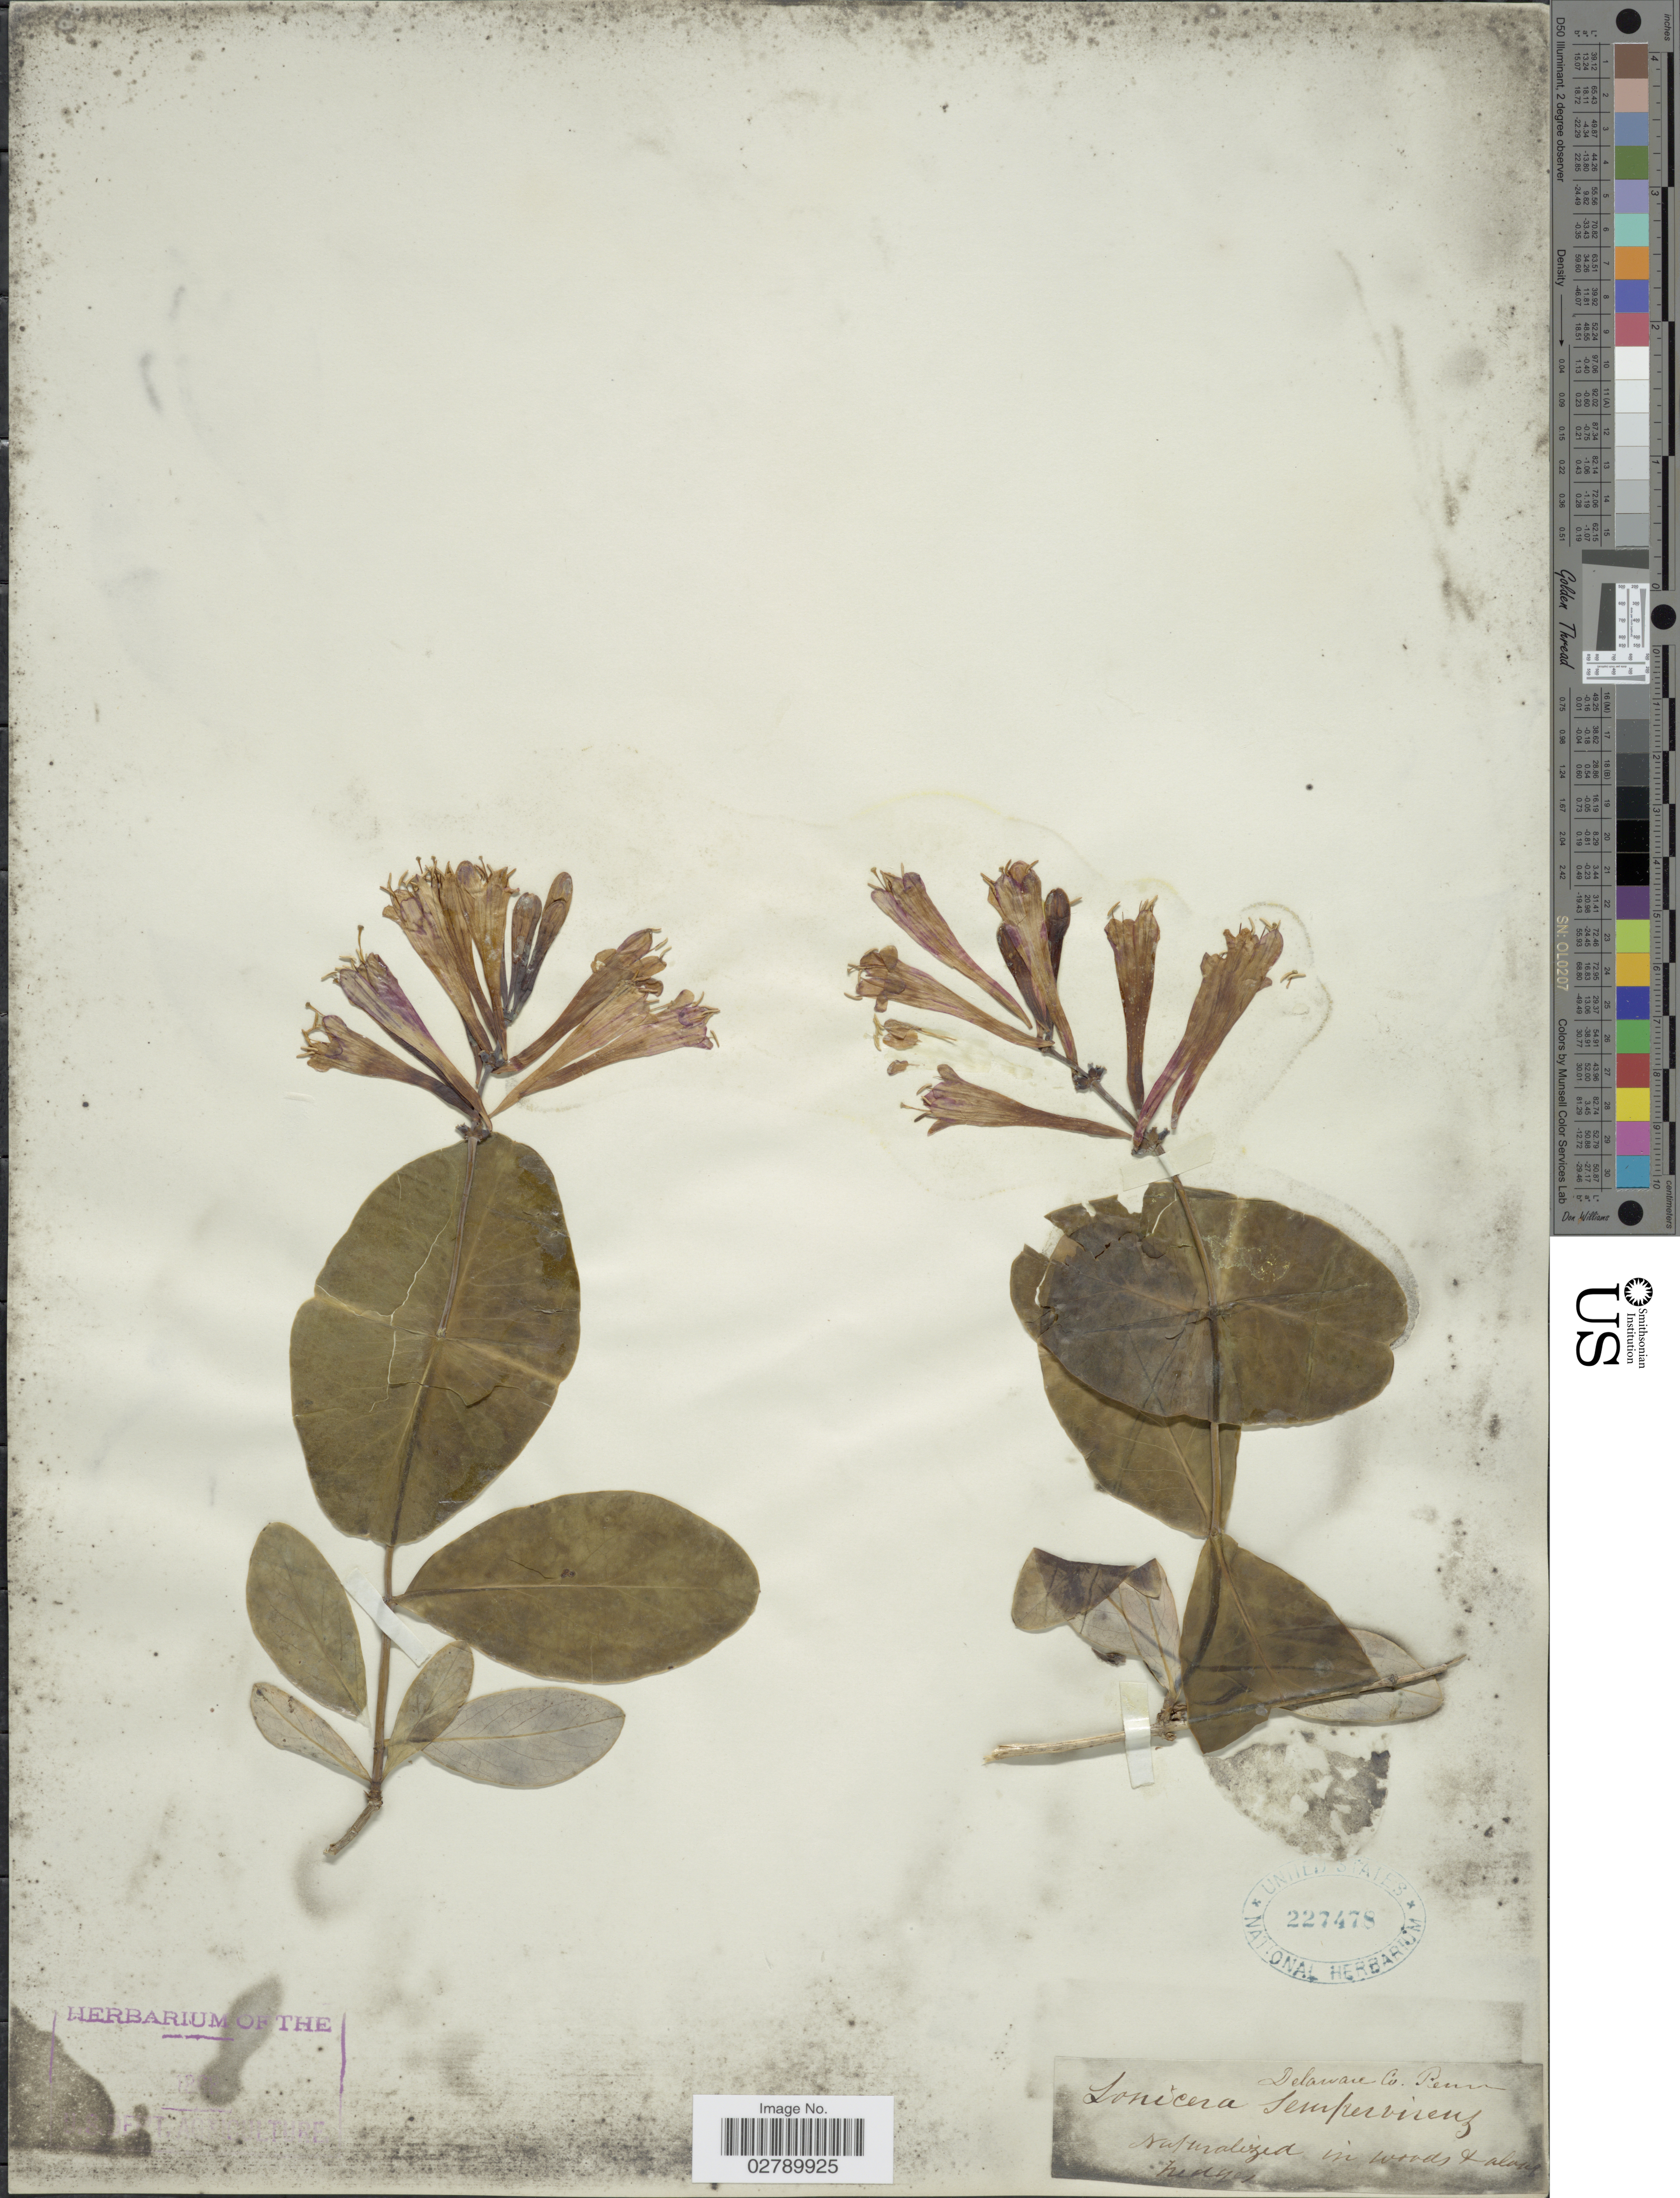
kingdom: Plantae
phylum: Tracheophyta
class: Magnoliopsida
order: Dipsacales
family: Caprifoliaceae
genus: Lonicera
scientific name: Lonicera sempervirens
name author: L.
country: United States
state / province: Pennsylvania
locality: Delaware Co.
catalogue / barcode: US 227478